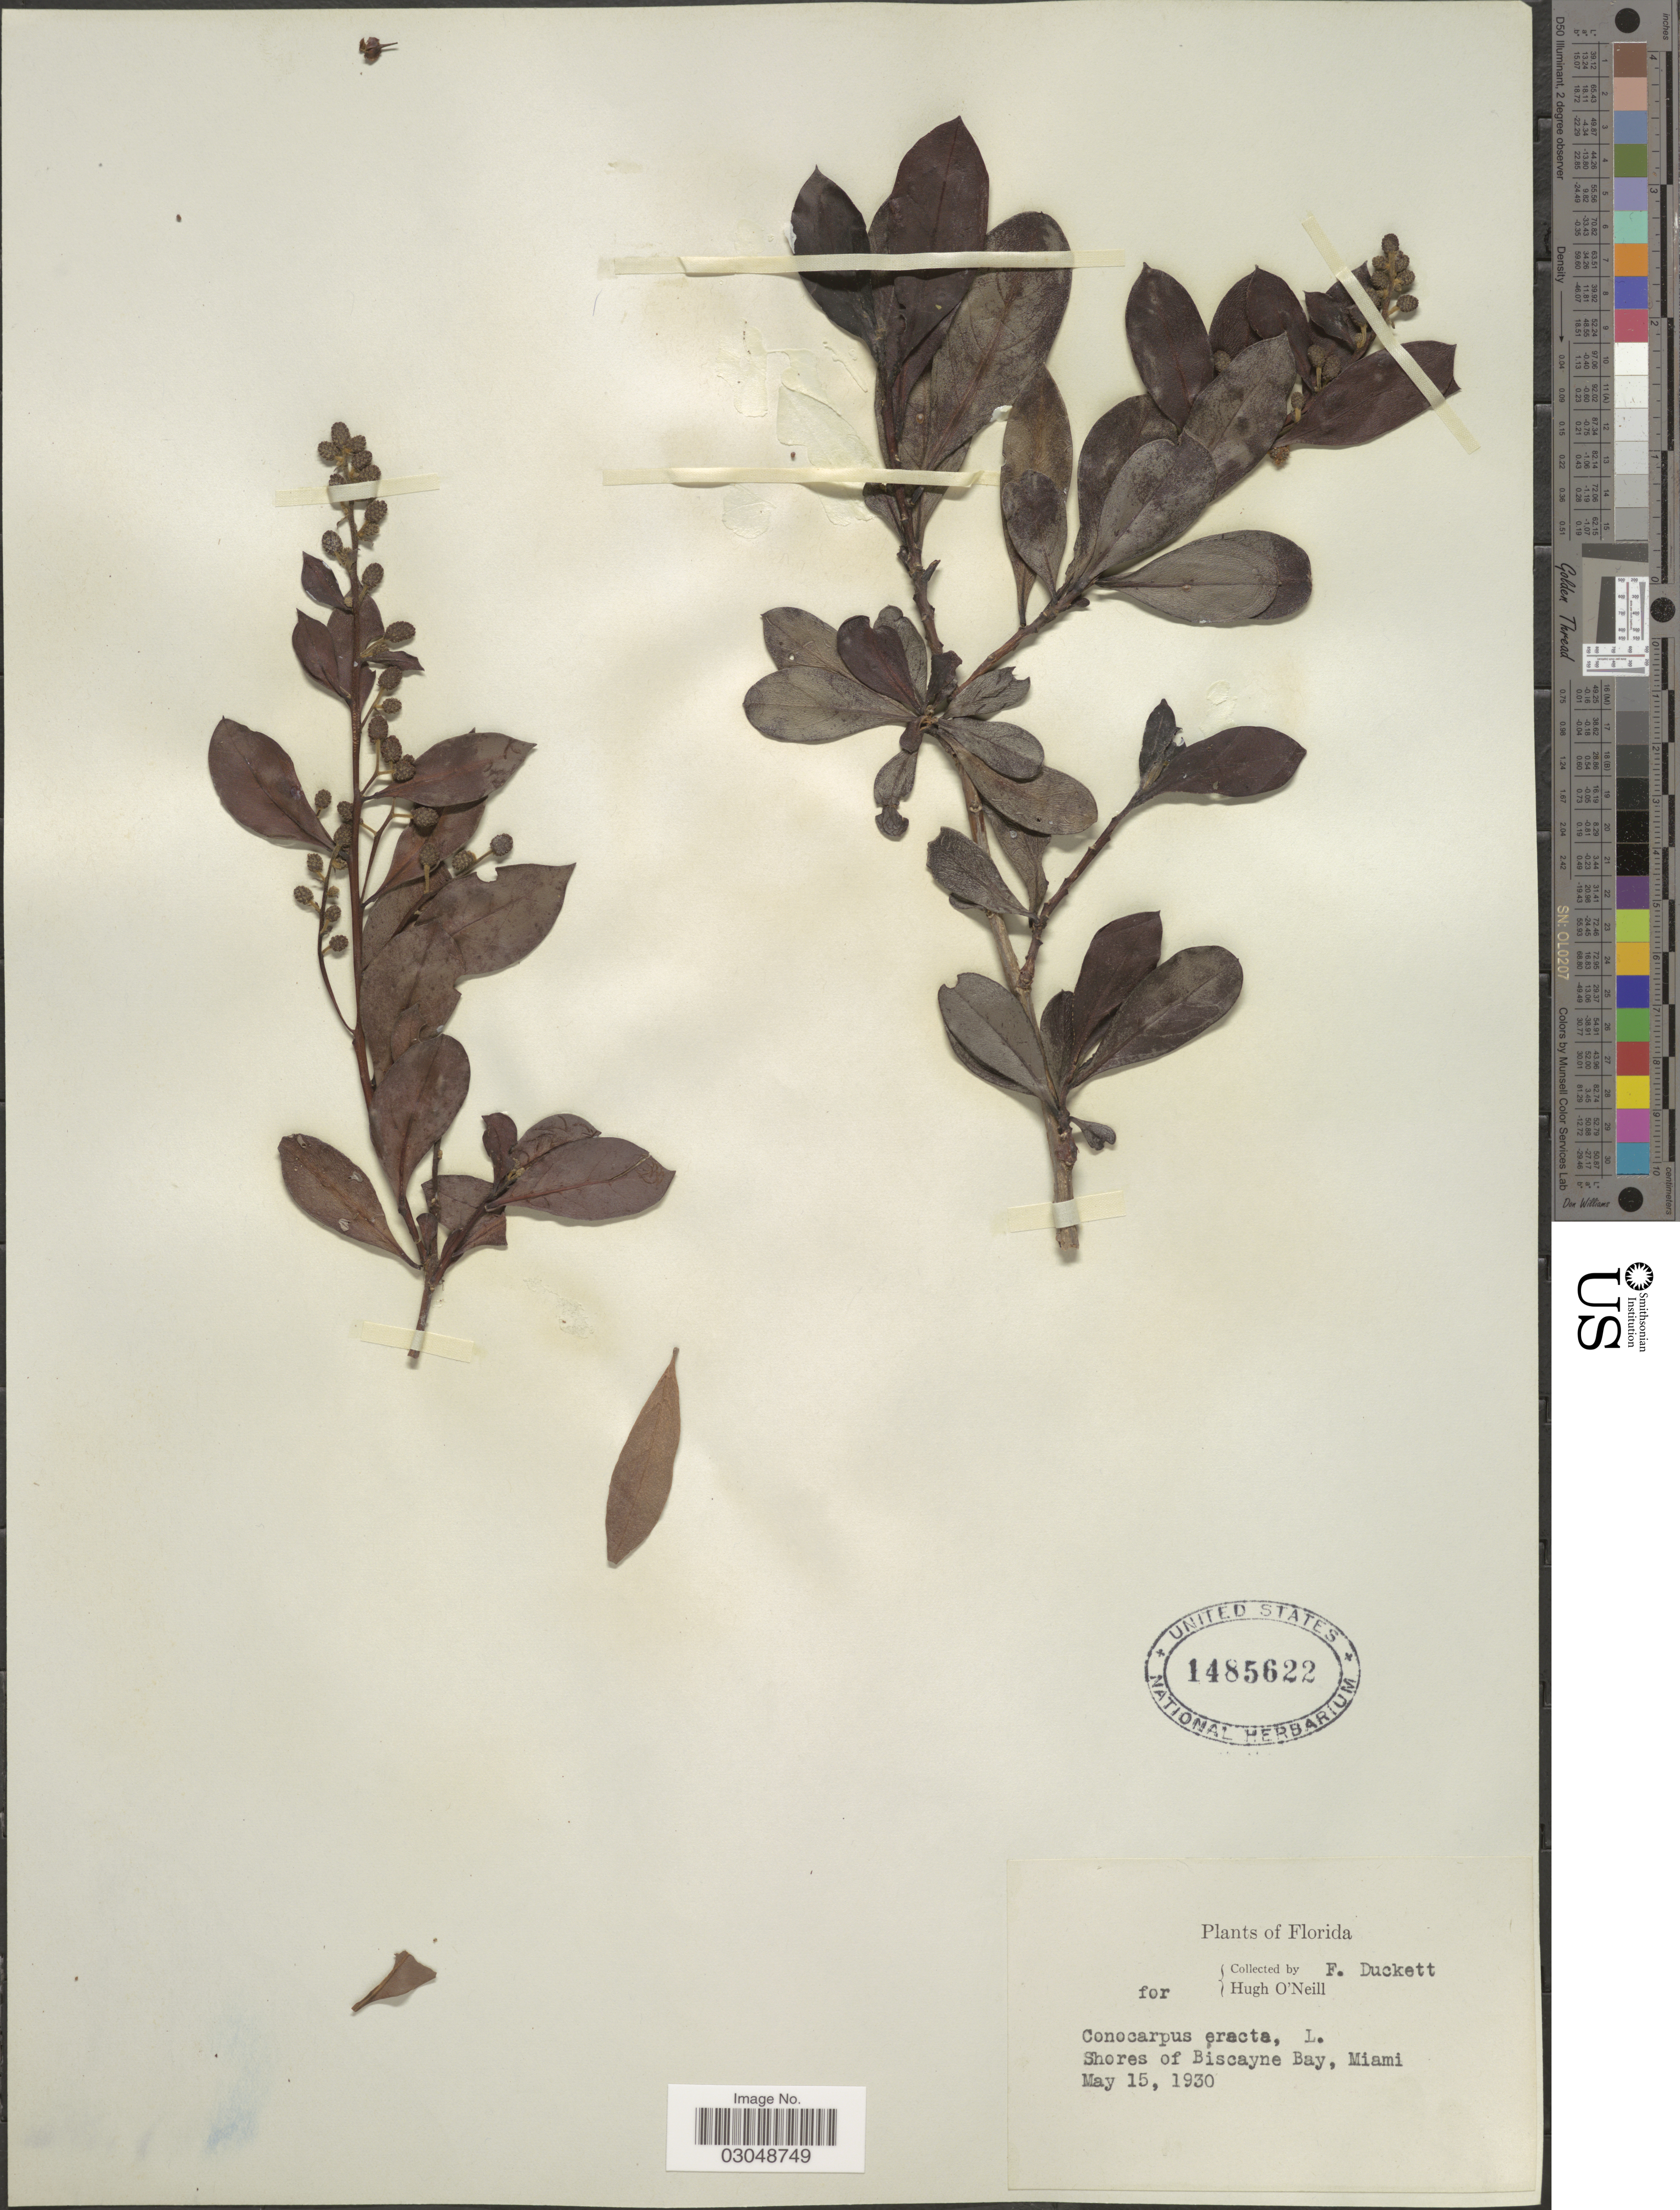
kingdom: Plantae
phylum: Tracheophyta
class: Magnoliopsida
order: Myrtales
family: Combretaceae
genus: Conocarpus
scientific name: Conocarpus erectus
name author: L.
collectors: F. Duckett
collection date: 1930-05-15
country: United States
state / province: Florida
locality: Shores of Biscayne Bay, Miami.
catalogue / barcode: US 1485622